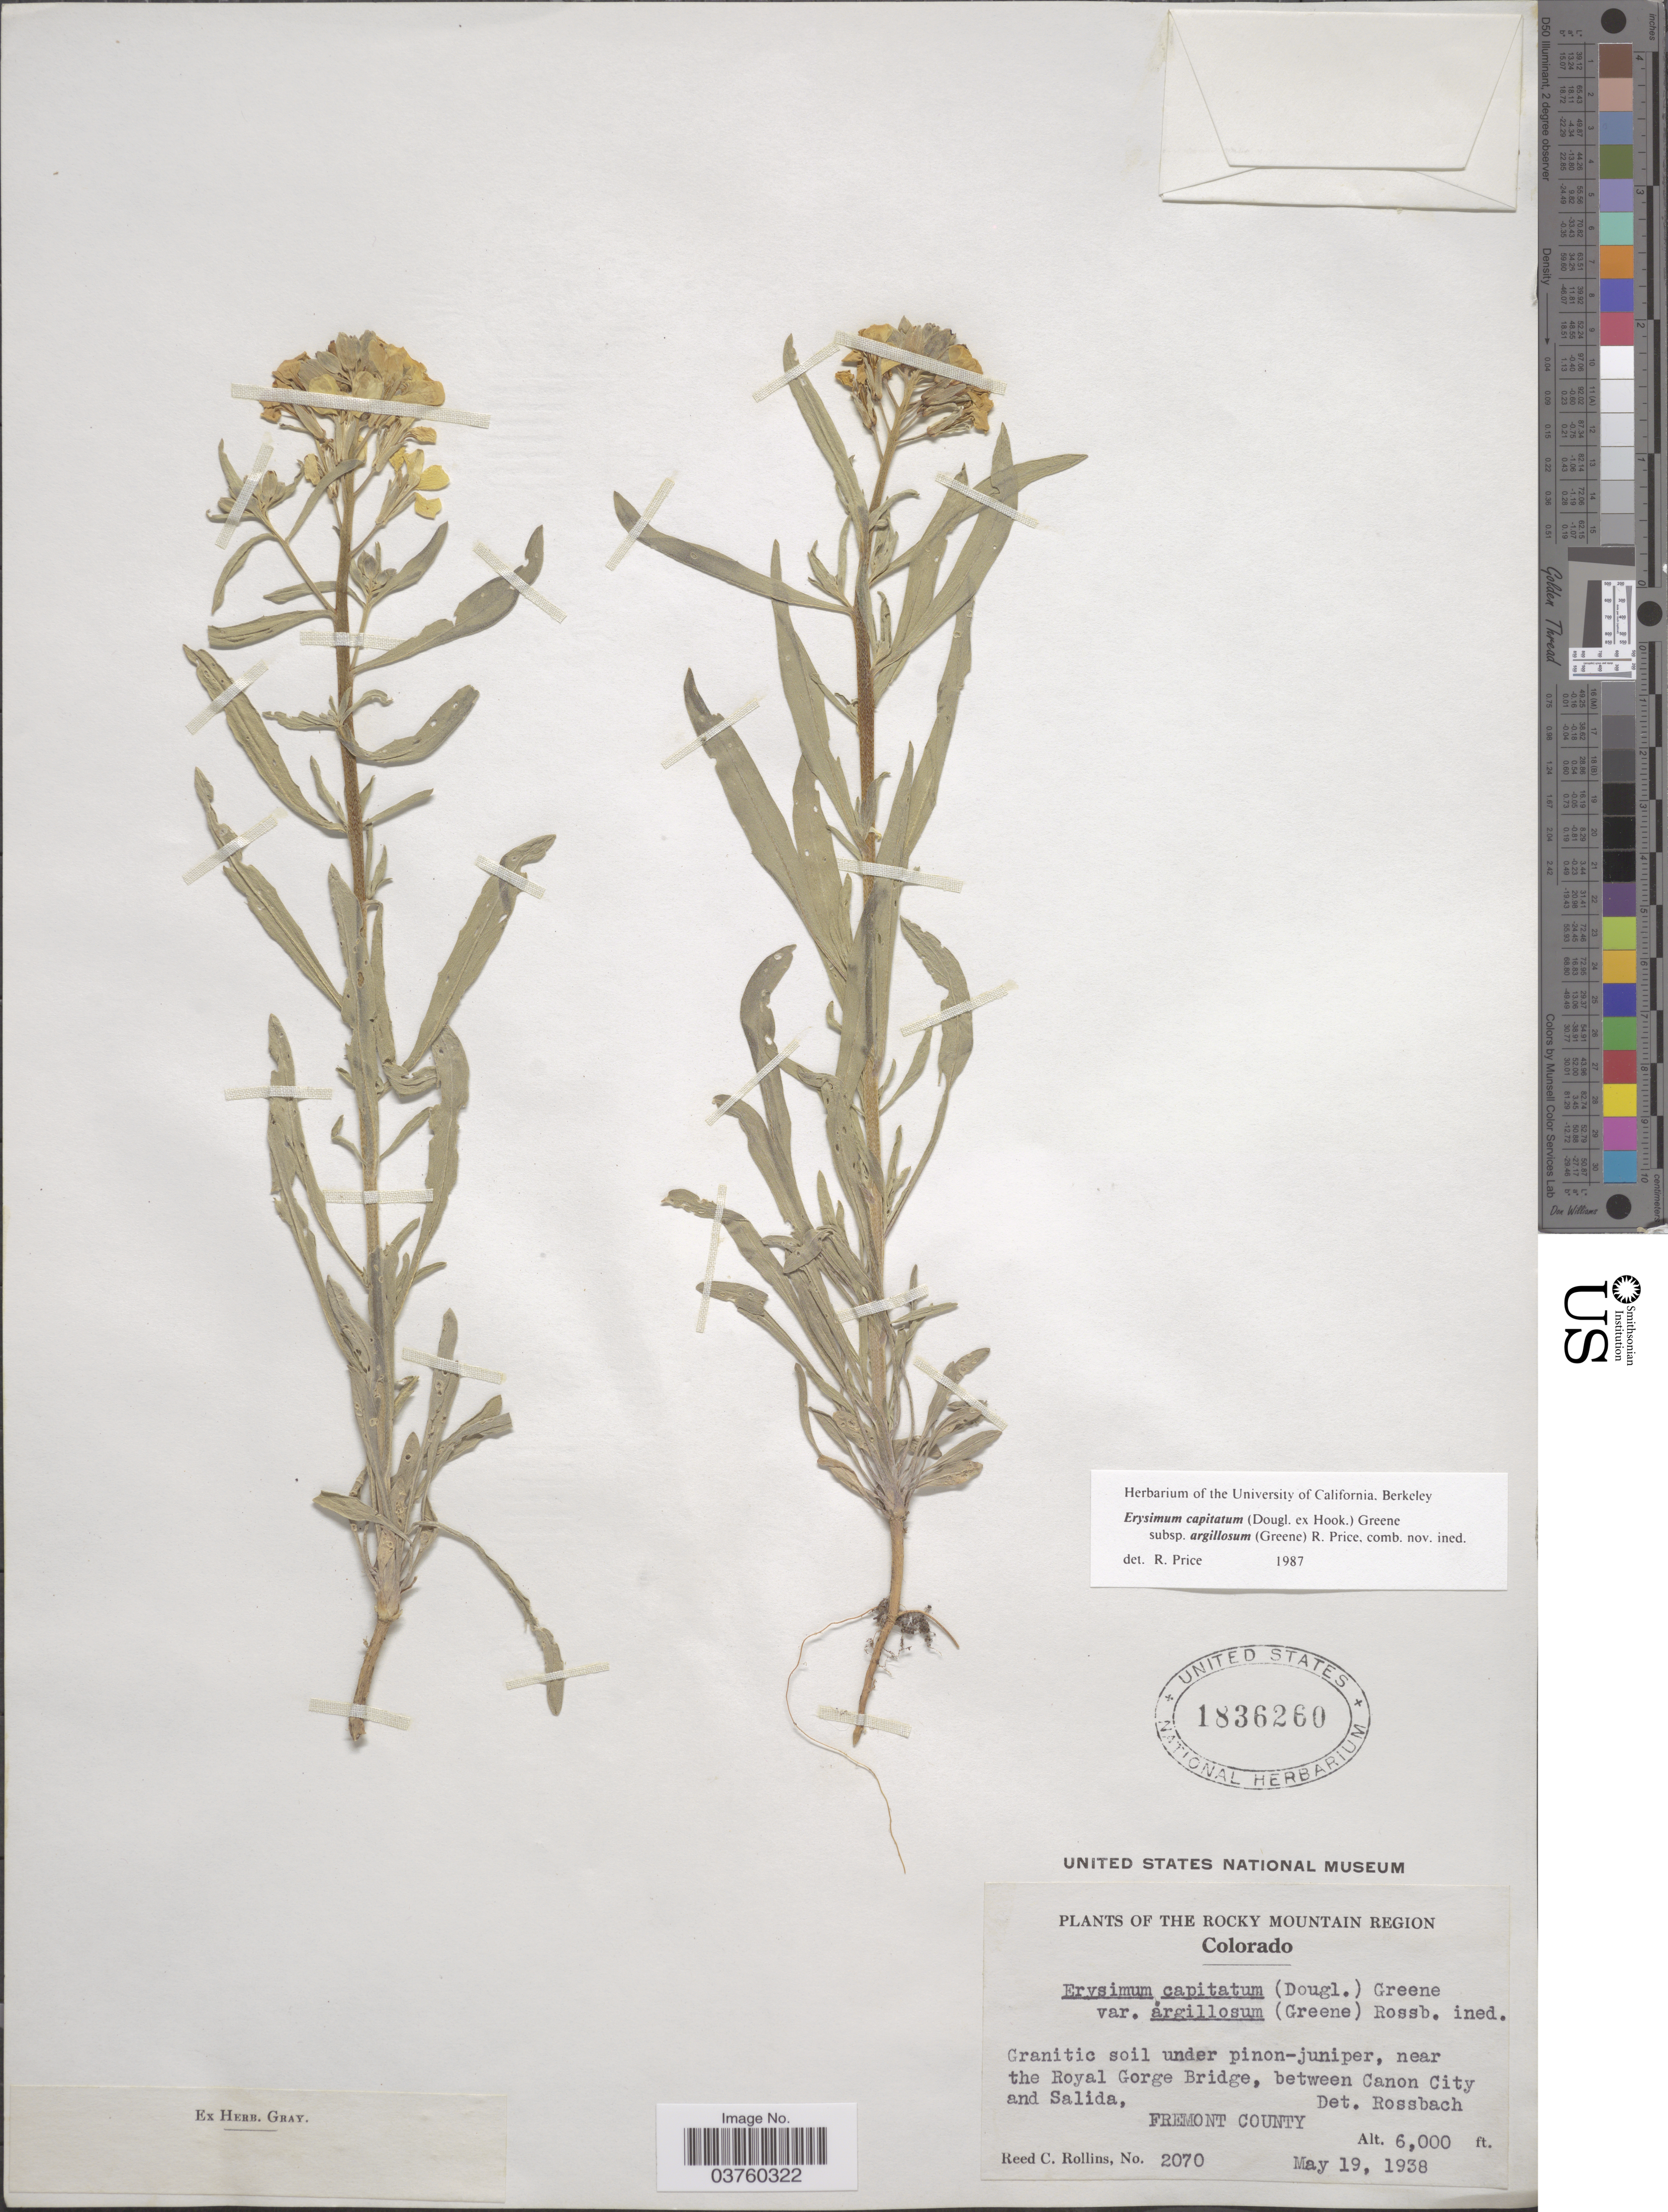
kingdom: Plantae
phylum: Tracheophyta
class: Magnoliopsida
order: Brassicales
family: Brassicaceae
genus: Erysimum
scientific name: Erysimum capitatum var. argillosum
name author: (Greene) R.J. Davis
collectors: R. C. Rollins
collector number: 2070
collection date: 1938-05-19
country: United States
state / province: Colorado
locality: The Rocky Mountain Region. Near the Royal Gorge Bridge, between Canon City and Salida. Fremont County.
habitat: granitic soil under pinon-juniper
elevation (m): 1829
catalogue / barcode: US 1836260